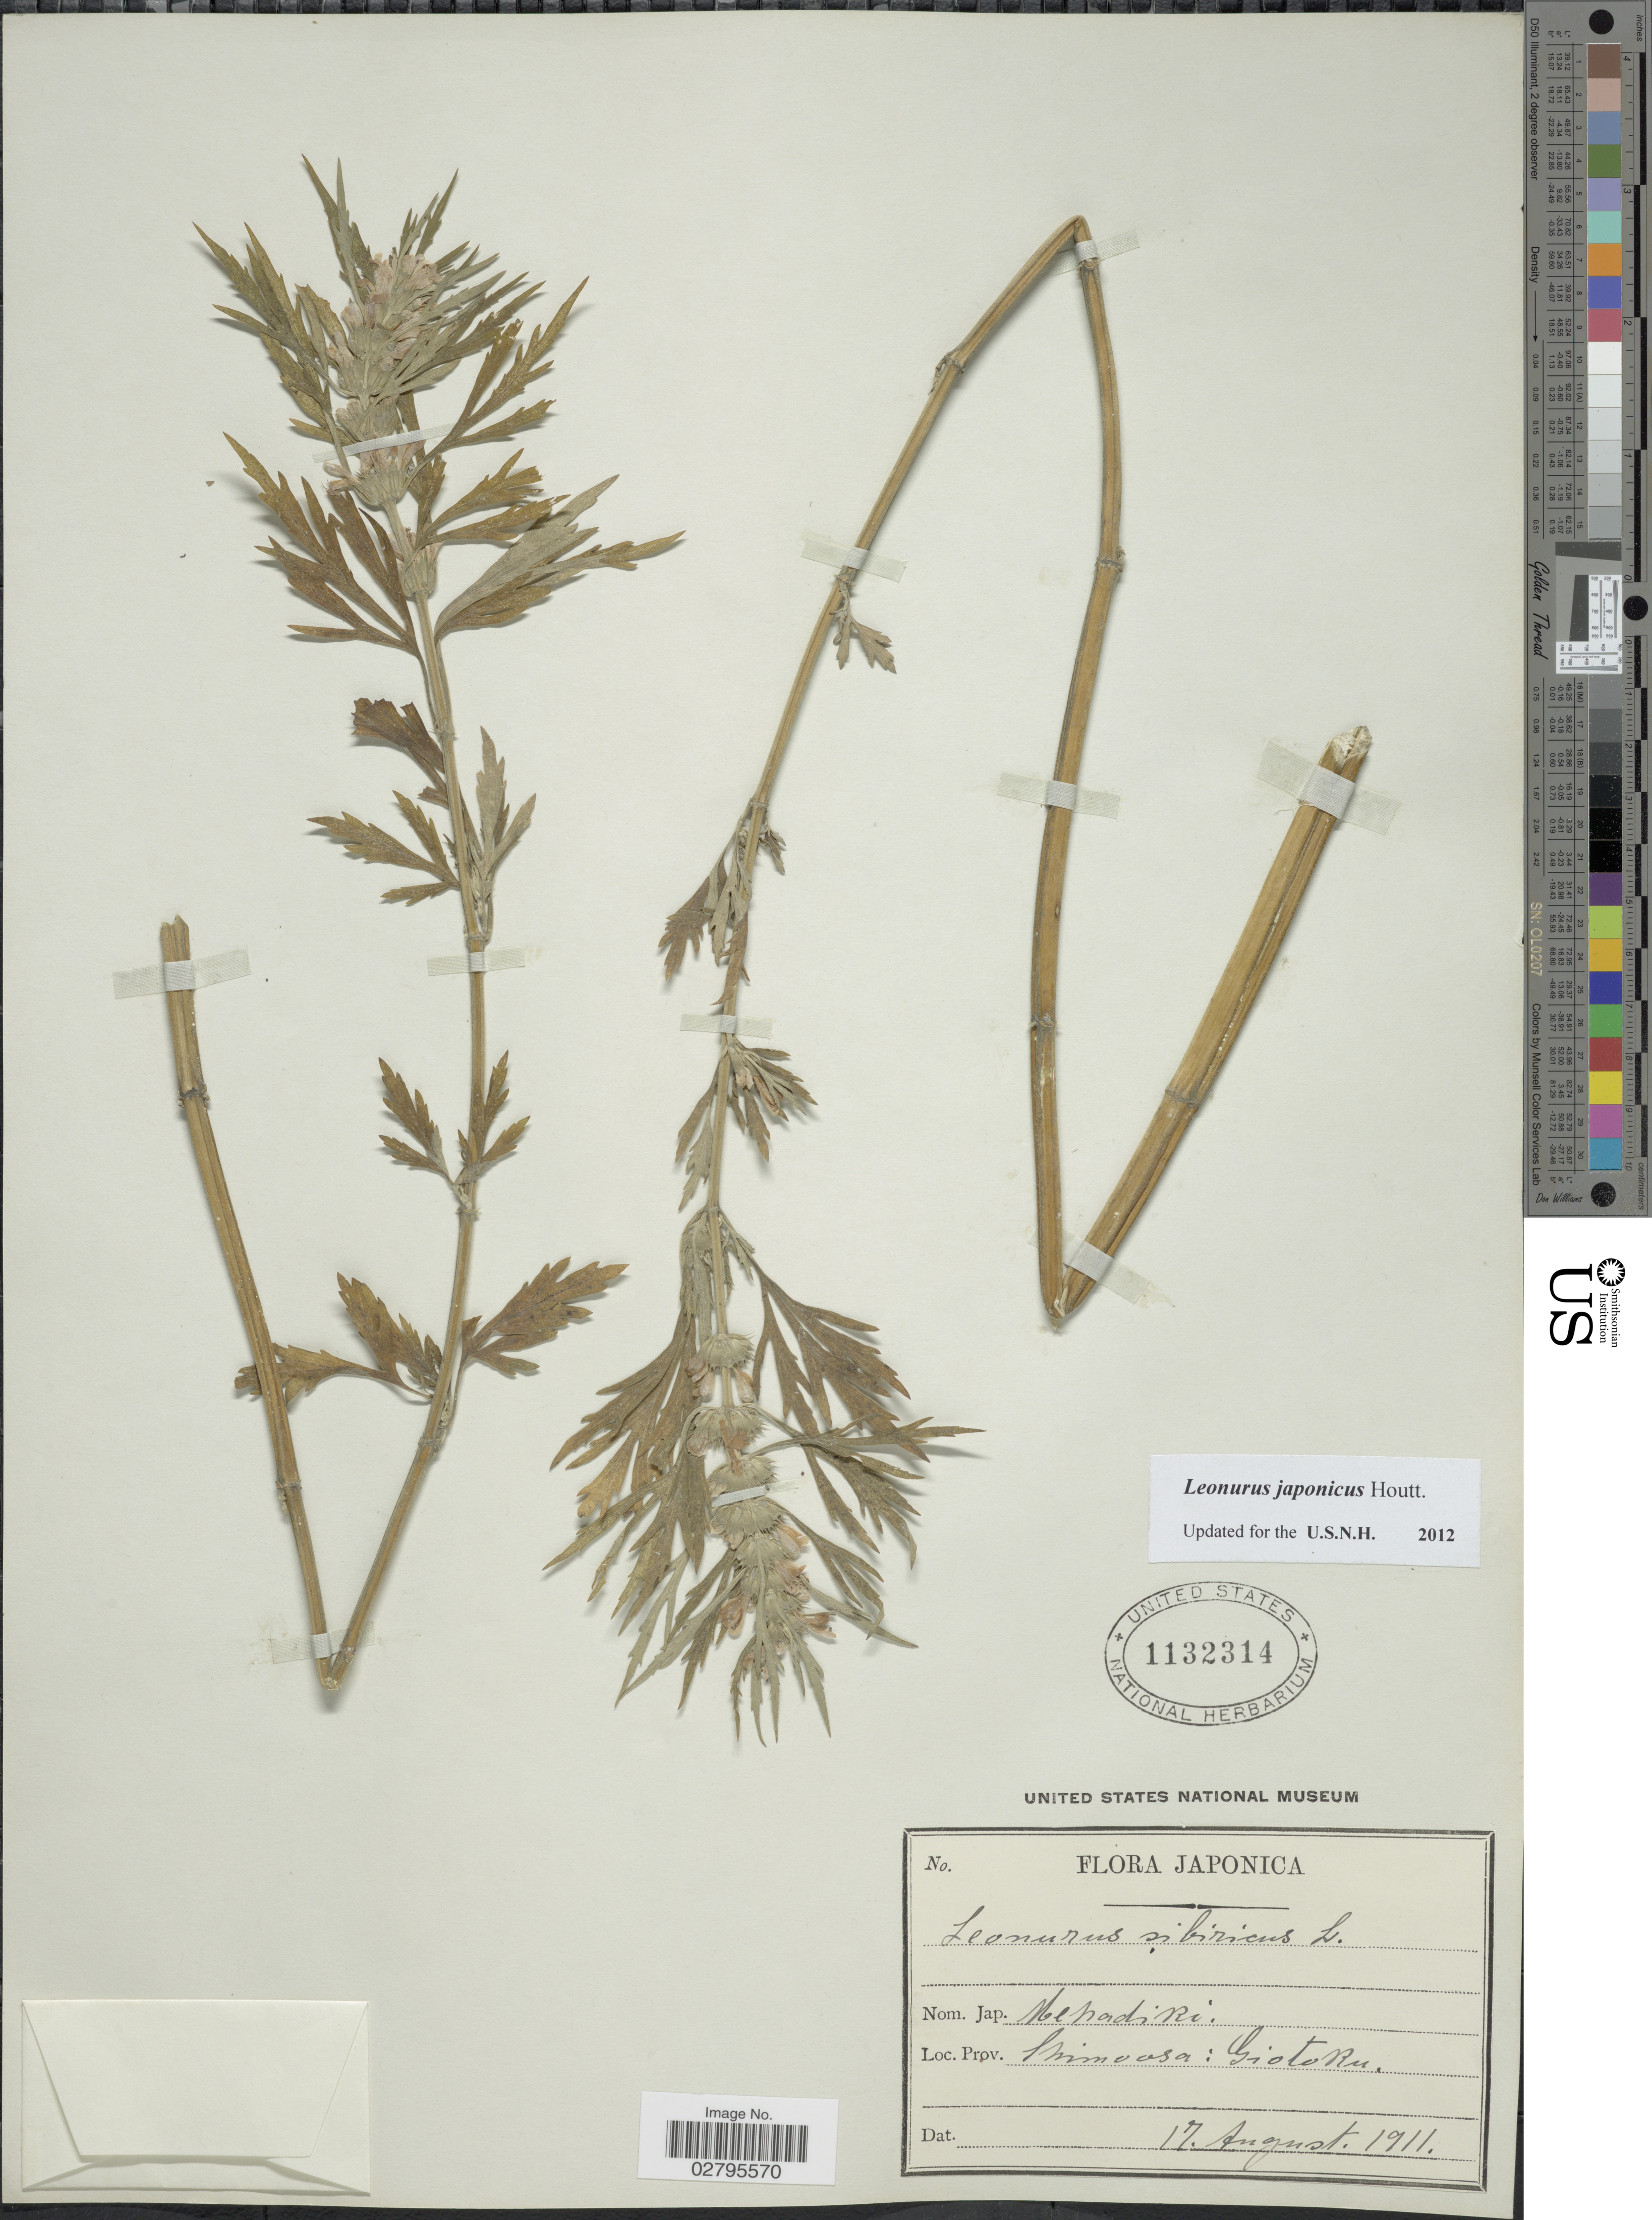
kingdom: Plantae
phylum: Tracheophyta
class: Magnoliopsida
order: Lamiales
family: Lamiaceae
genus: Leonurus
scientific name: Leonurus japonicus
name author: Houtt.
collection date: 1911-08-17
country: Japan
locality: Prov. Shimoosa: Giotoku.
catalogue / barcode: US 1132314